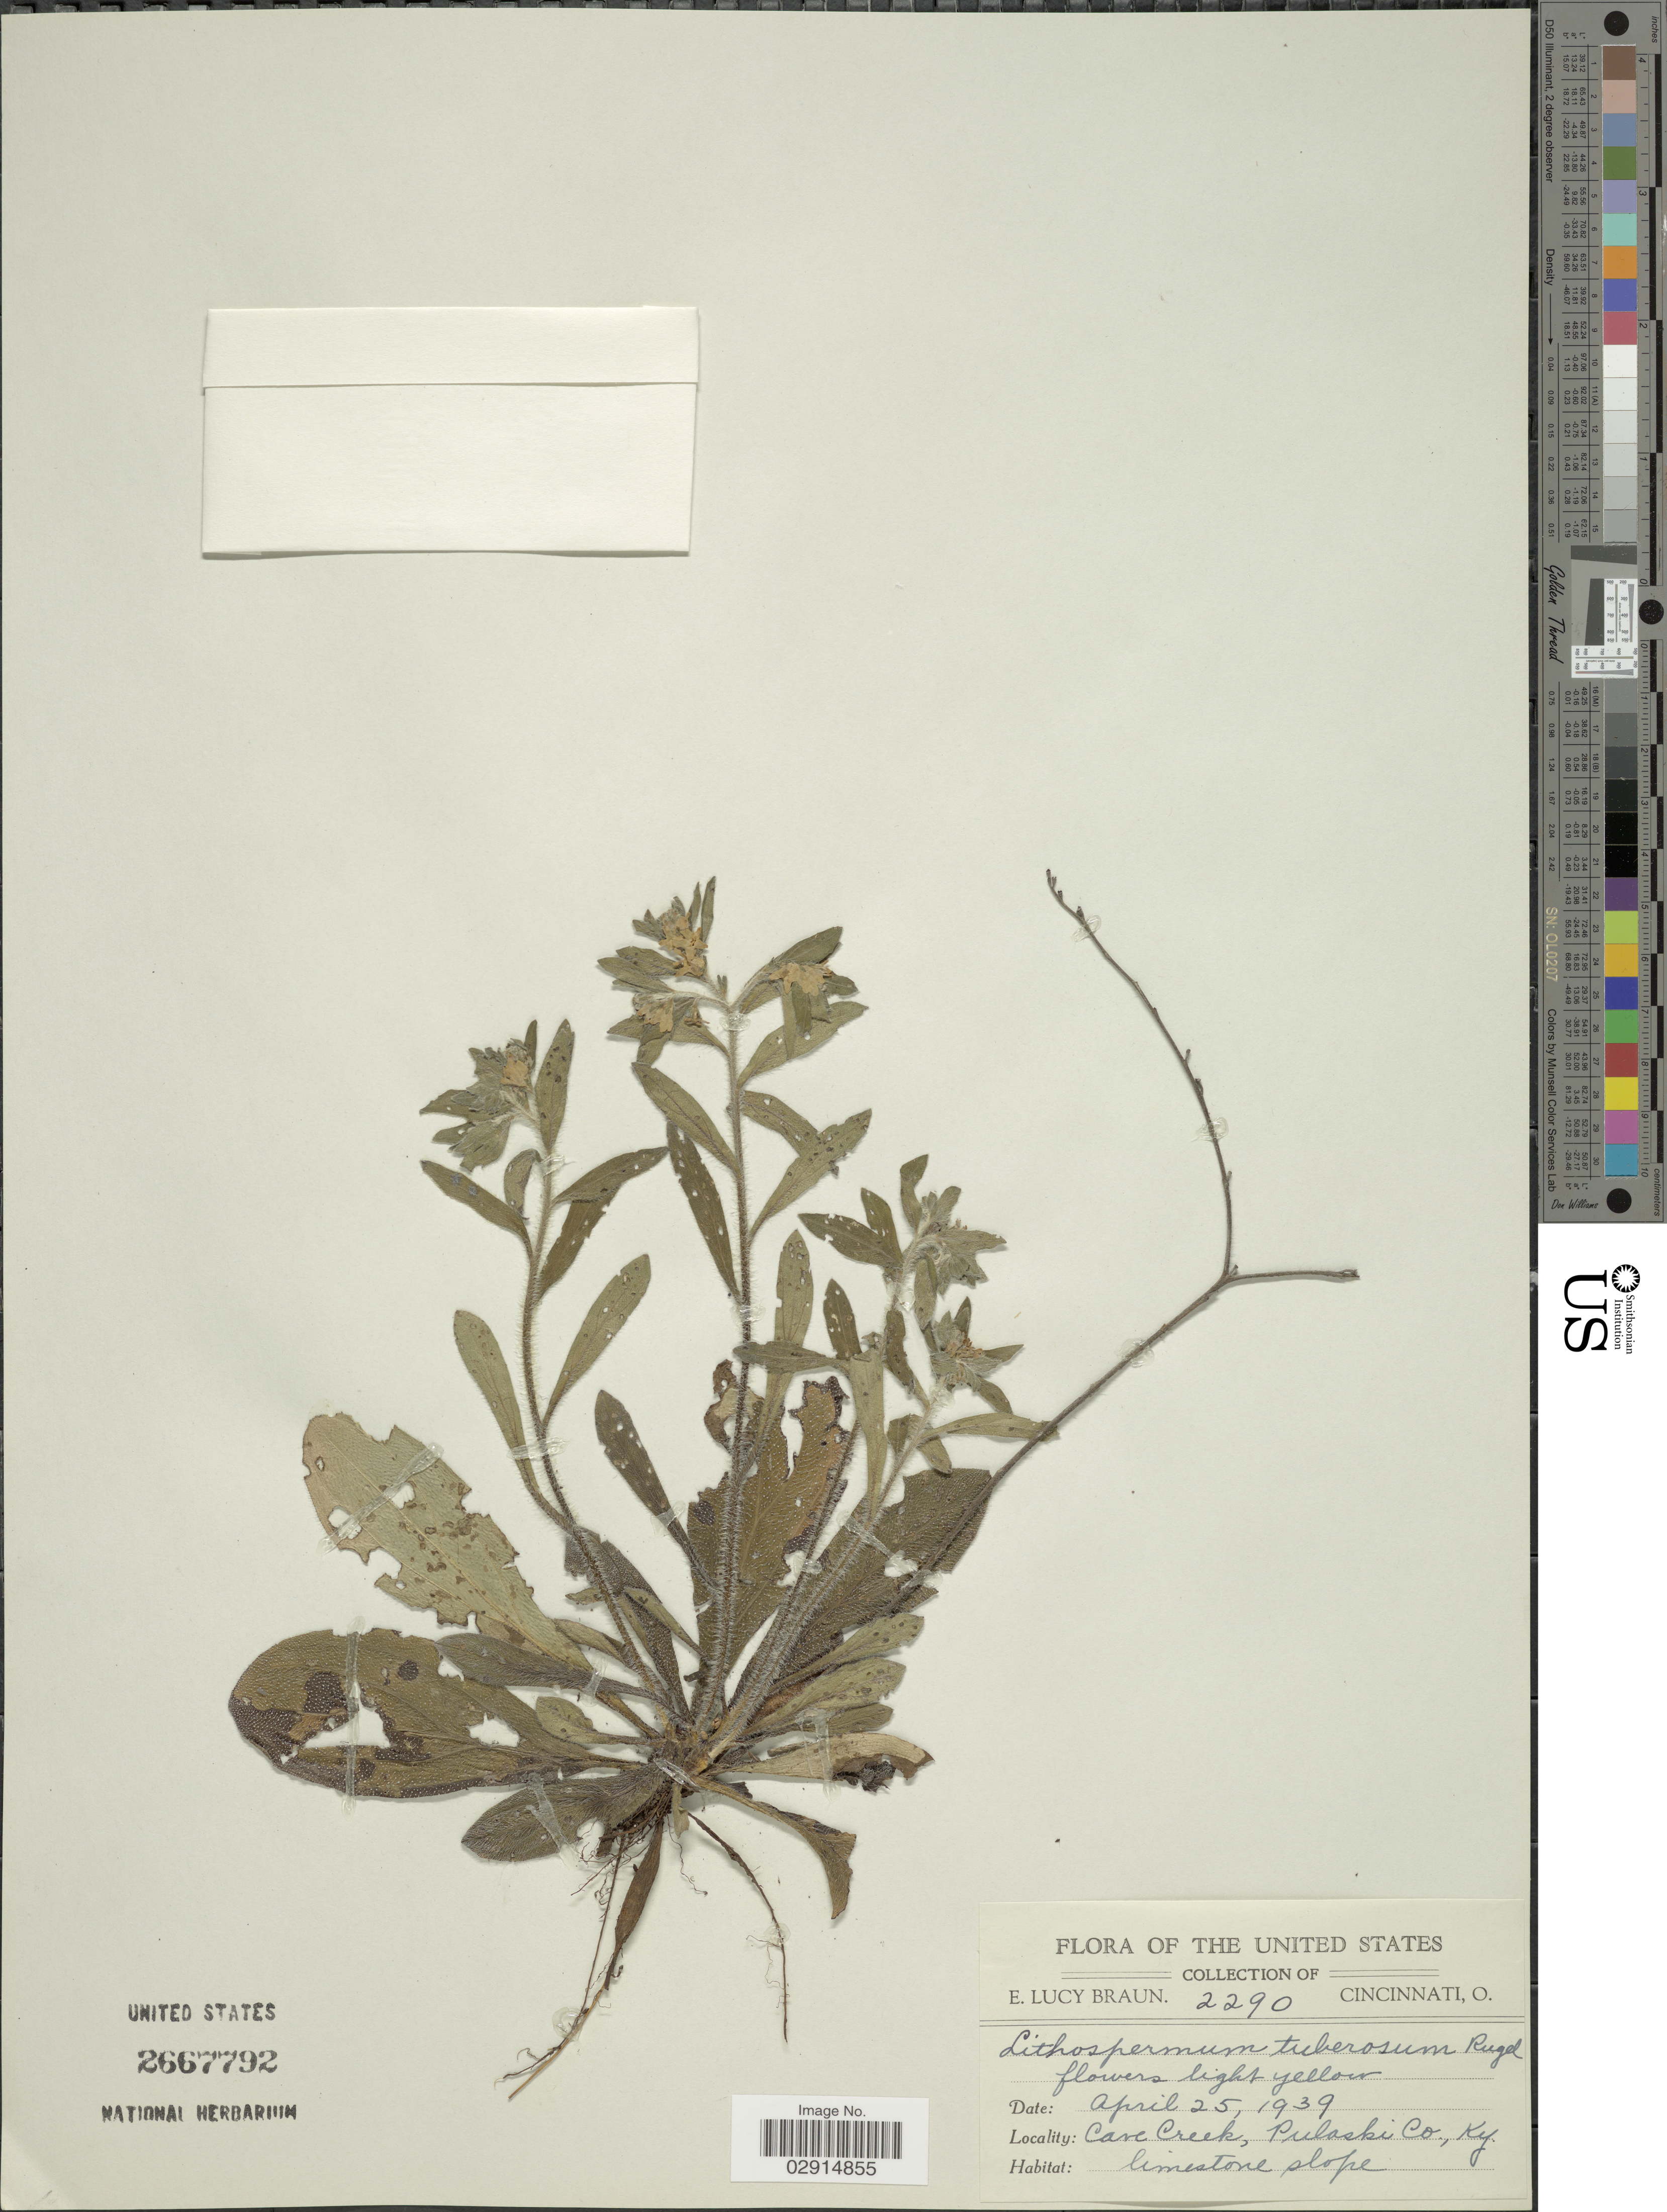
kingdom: Plantae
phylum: Tracheophyta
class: Magnoliopsida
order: Boraginales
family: Boraginaceae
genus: Lithospermum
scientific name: Lithospermum tuberosum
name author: Rugel ex DC.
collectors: E. L. Braun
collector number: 2290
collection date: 1939-04-25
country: United States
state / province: Kentucky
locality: Cave Creek, Pulaski Co.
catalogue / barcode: US 2667792